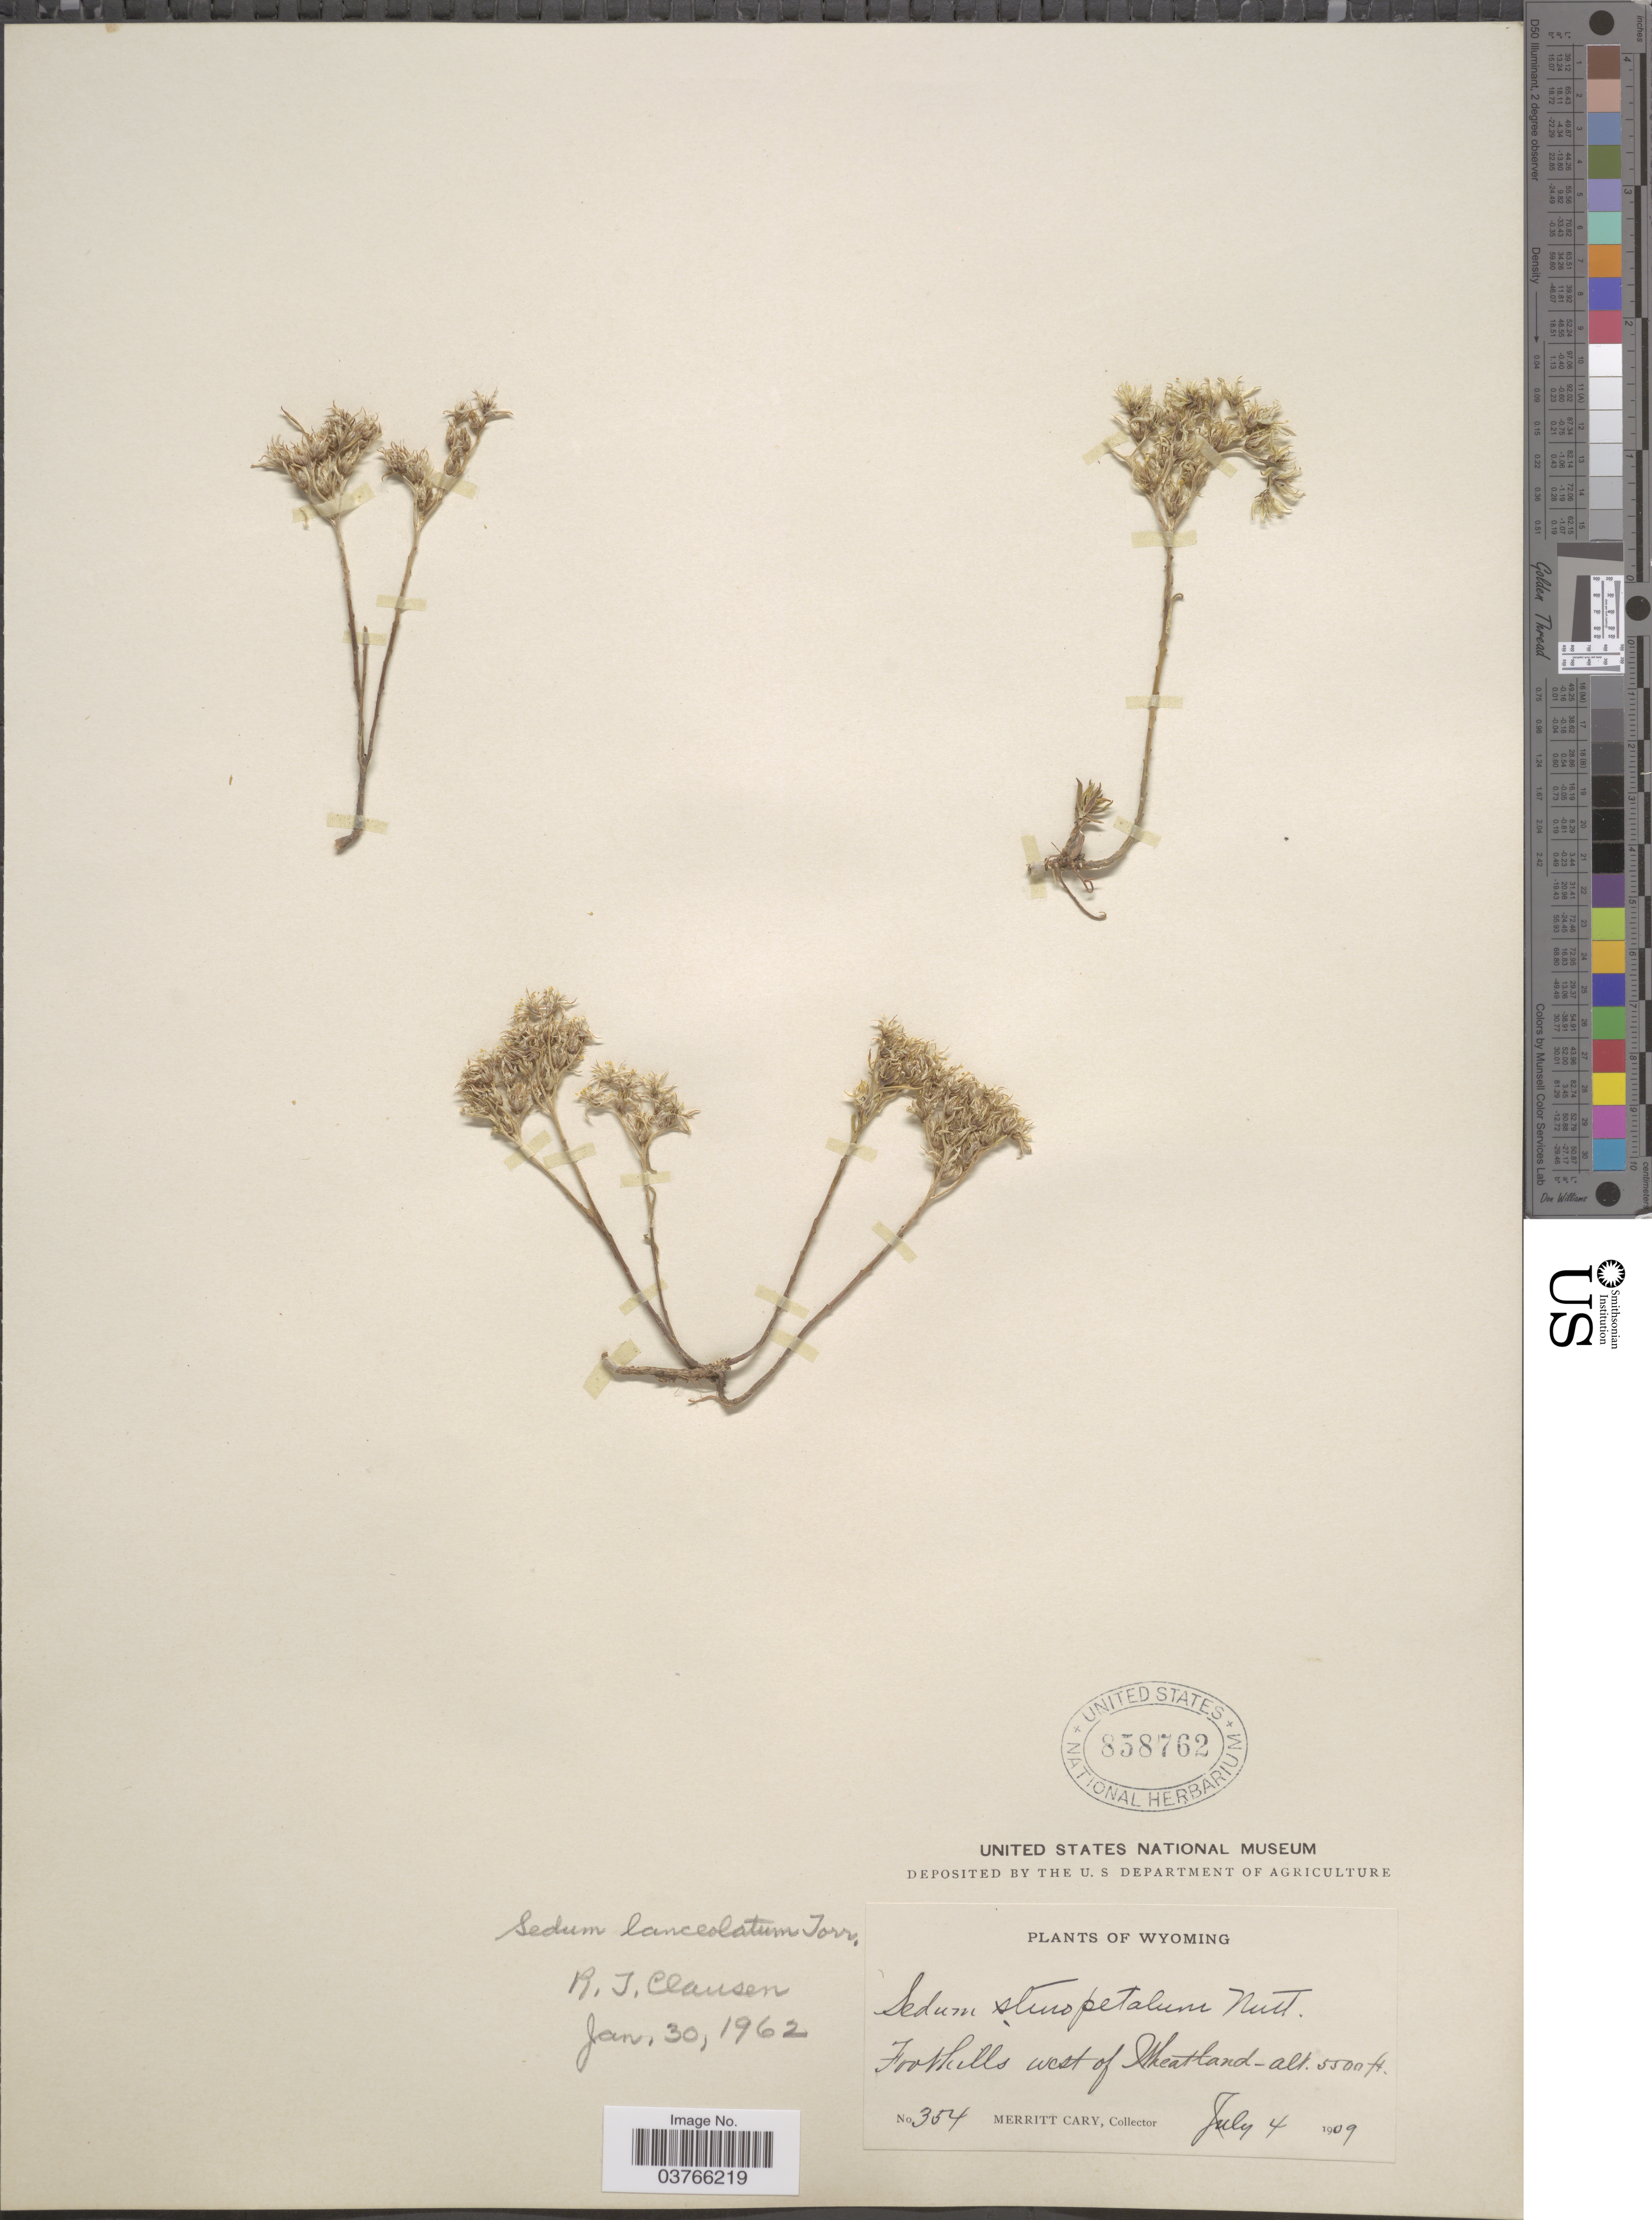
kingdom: Plantae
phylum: Tracheophyta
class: Magnoliopsida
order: Saxifragales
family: Crassulaceae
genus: Sedum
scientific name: Sedum lanceolatum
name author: Torr.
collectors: M. Cary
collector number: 354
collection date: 1909-07-04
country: United States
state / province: Wyoming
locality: Foothills west of Wheatland.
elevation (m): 1676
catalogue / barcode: US 858762